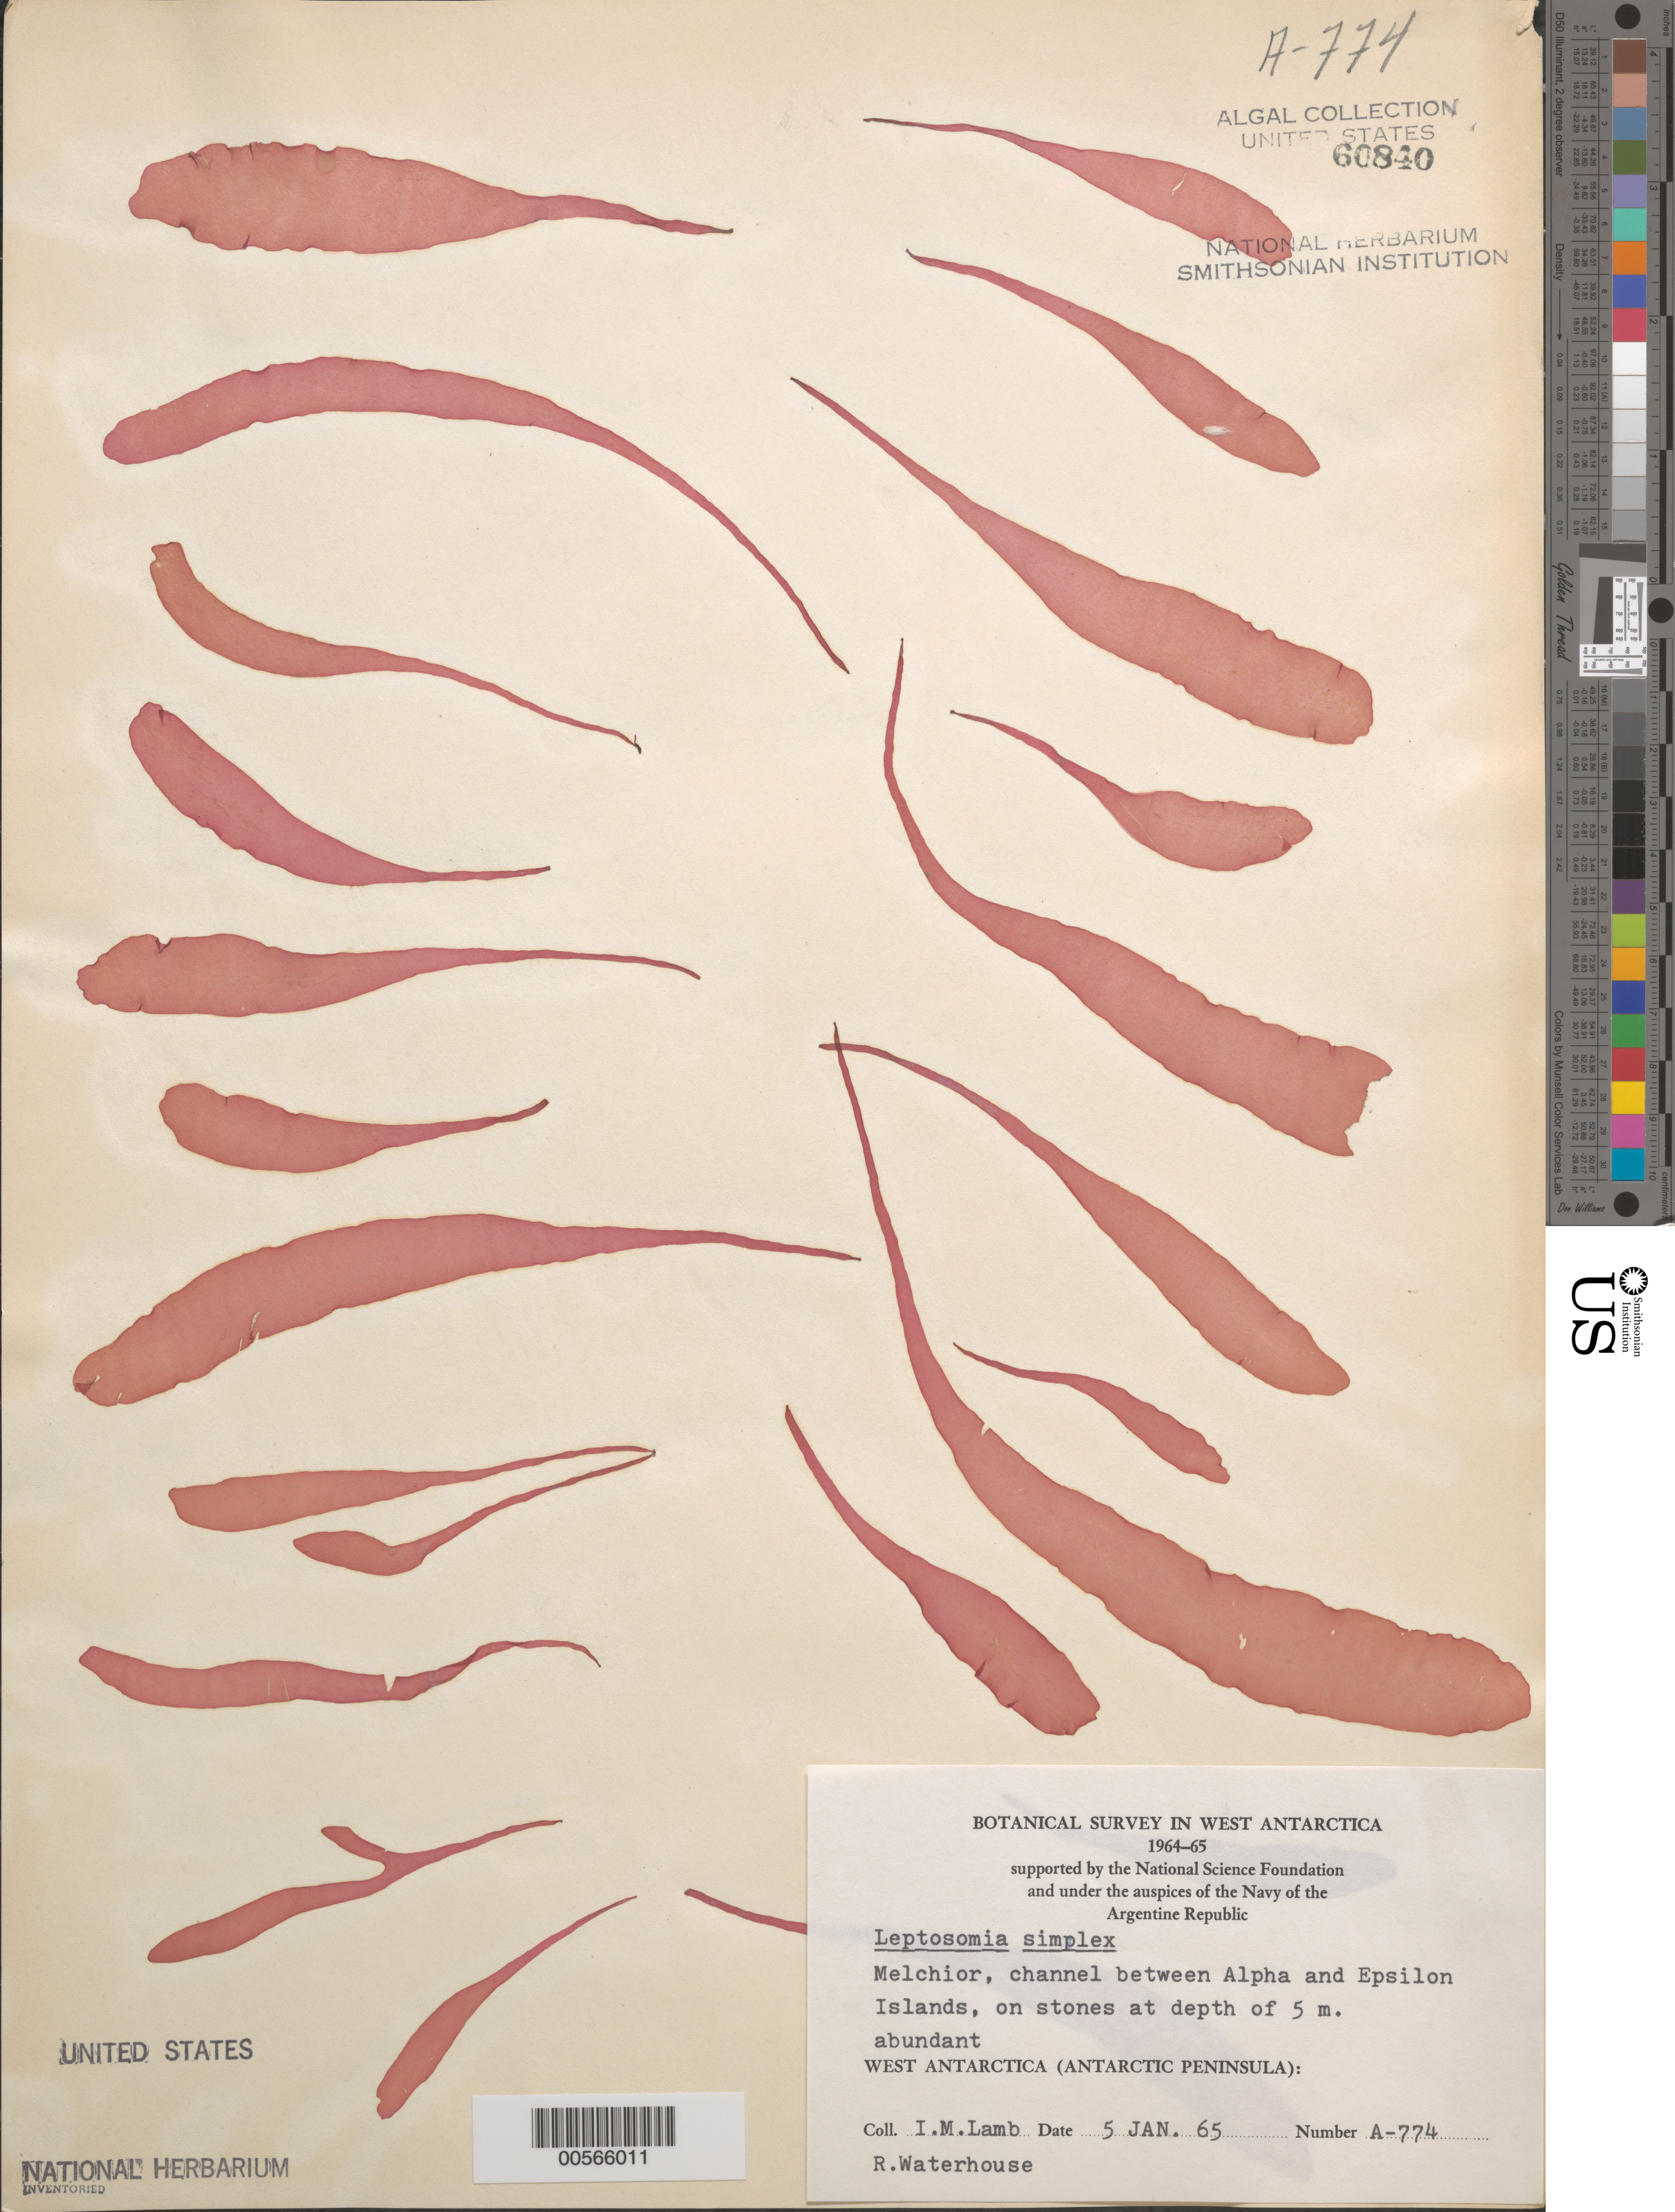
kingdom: Plantae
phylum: Rhodophyta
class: Florideophyceae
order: Palmariales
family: Palmariaceae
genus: Palmaria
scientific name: Palmaria decipiens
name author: (Reinsch) Ricker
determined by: Algae name updating Project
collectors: I. M. Lamb & R. Waterhouse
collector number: A-774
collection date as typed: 05 Jan 1965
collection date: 1965-01-05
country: Antarctica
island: Melchior Islands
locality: Channel between Alpha Island and Epsilon Island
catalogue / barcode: US 60840